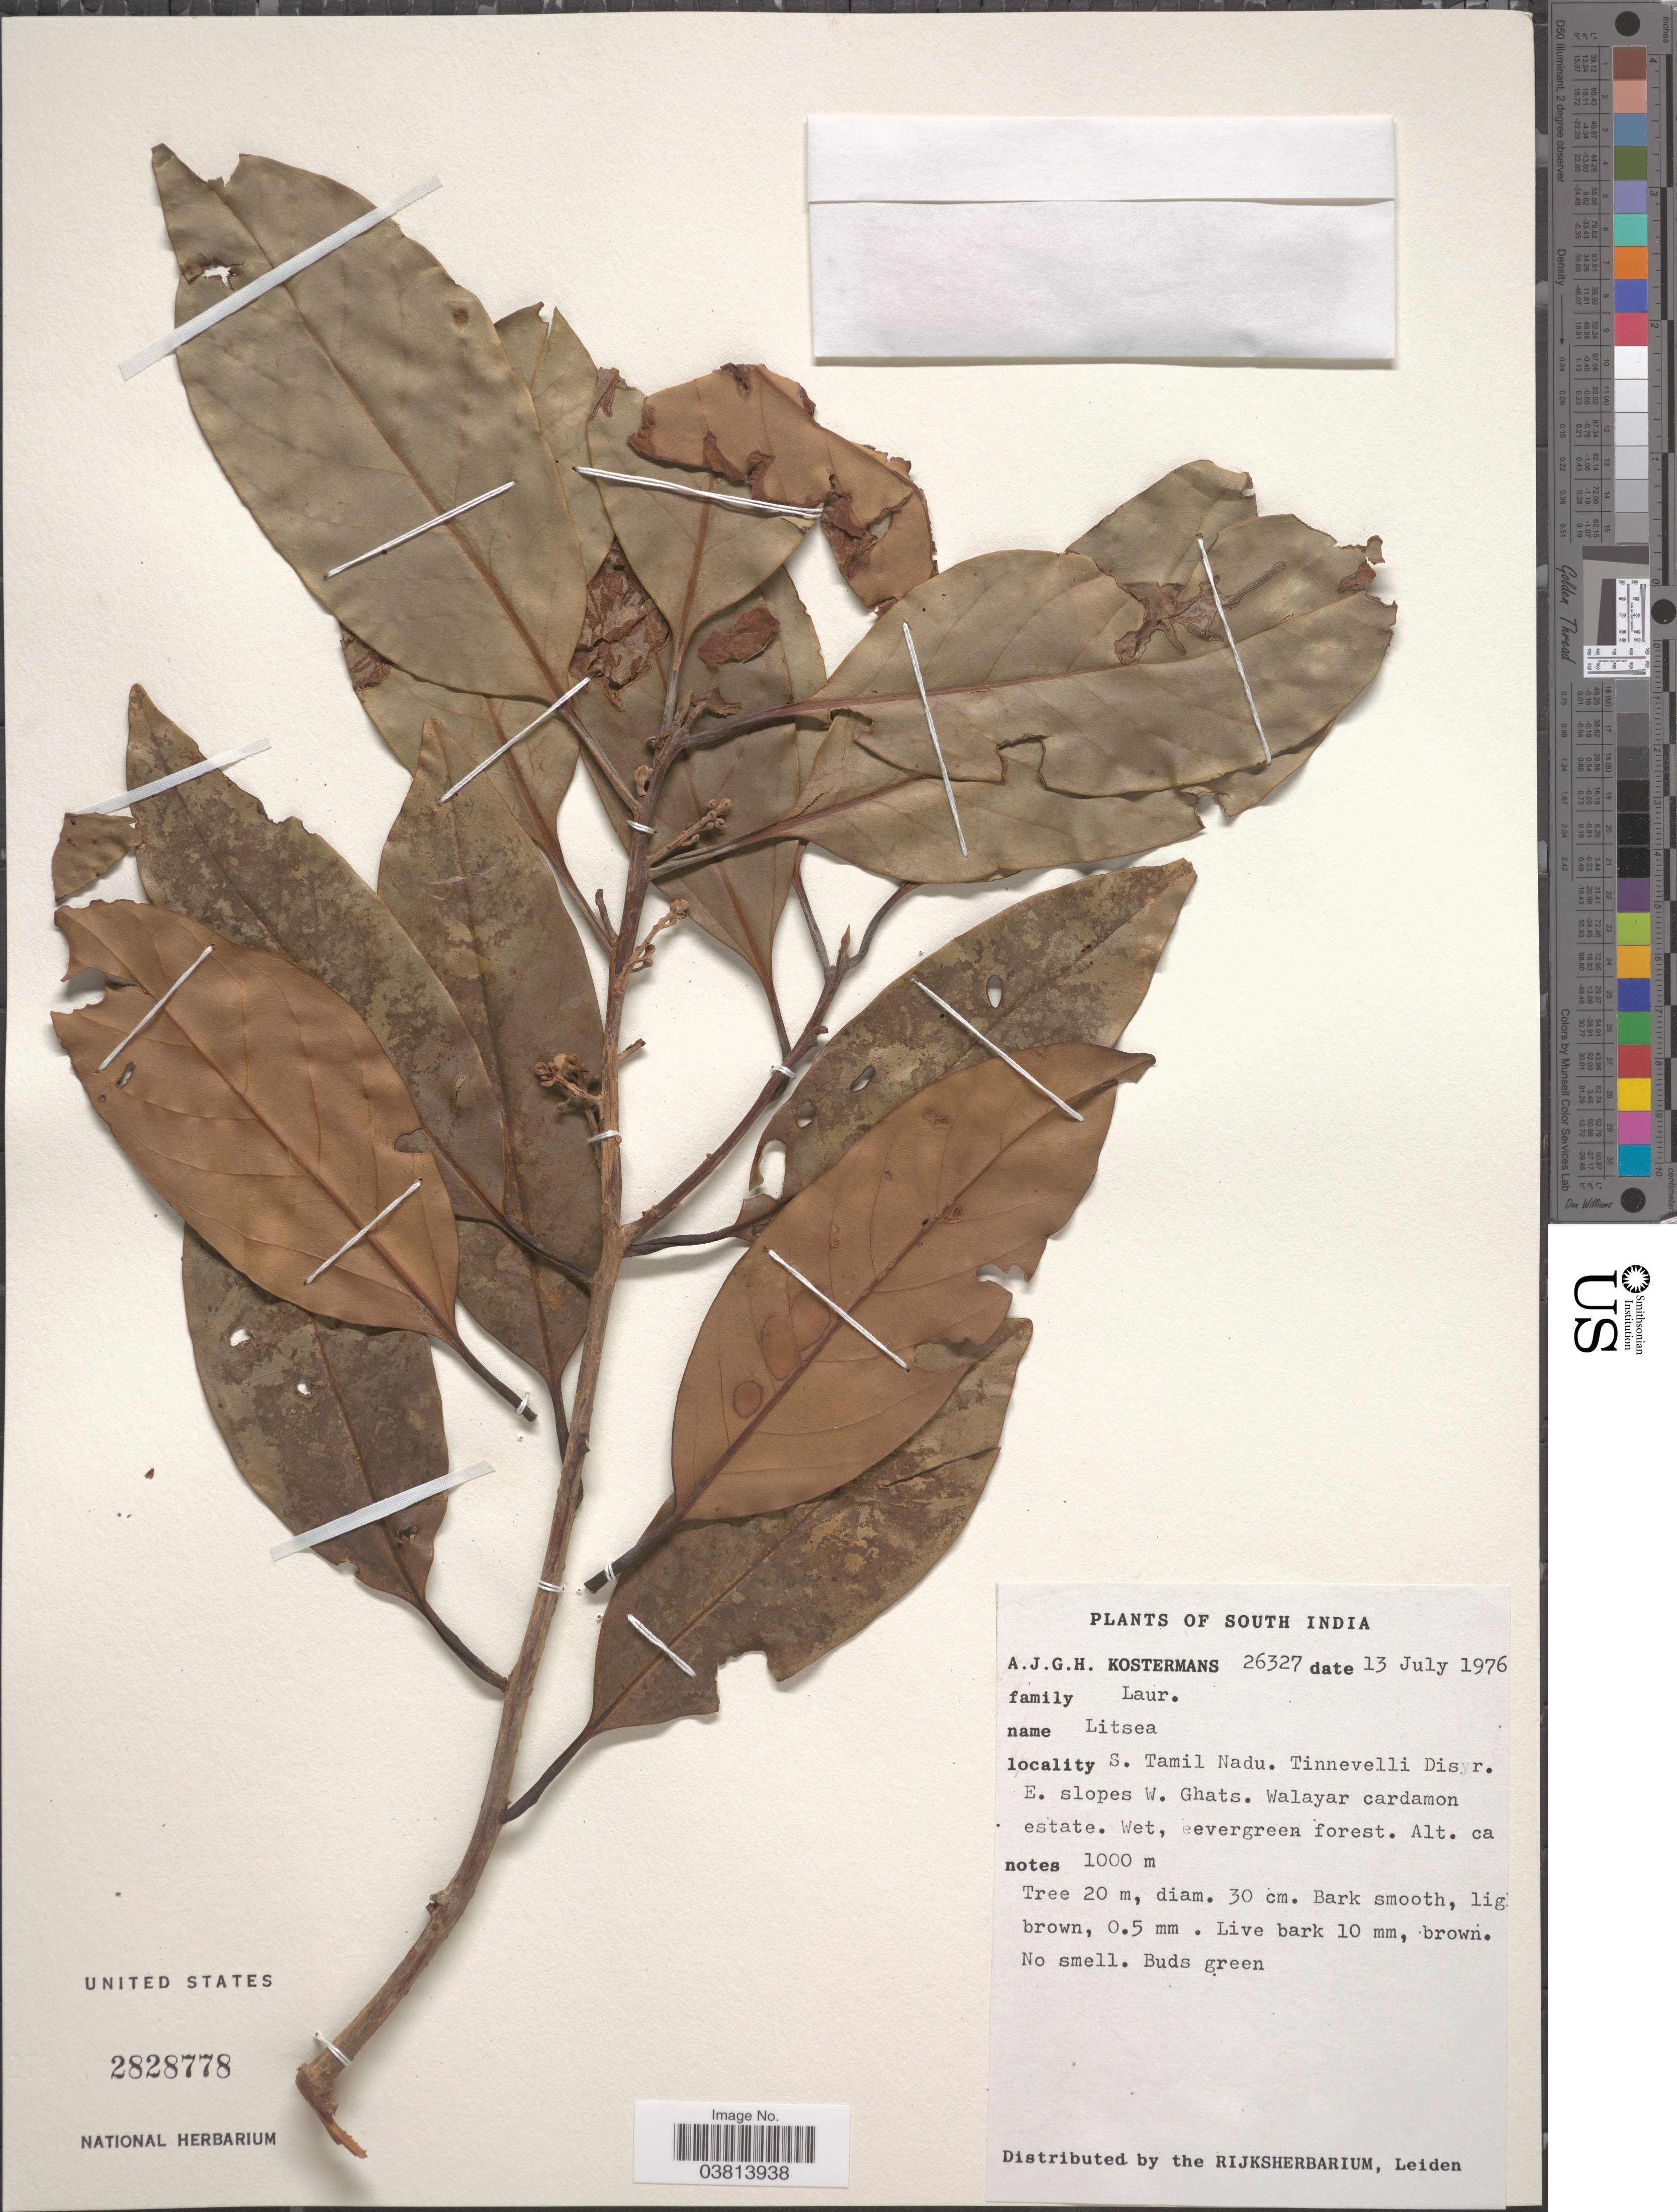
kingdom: Plantae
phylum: Tracheophyta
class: Magnoliopsida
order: Laurales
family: Lauraceae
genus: Litsea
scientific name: Litsea sp.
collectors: A. J. G. Kostermans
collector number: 26327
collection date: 1976-07-13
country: India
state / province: Tamil Nadu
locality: South India. S. Tamil Nadu. Tinnevelli Distr. E. slopes W. Ghats. Walayar cardamon estate.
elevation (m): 1000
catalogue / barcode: US 2828778